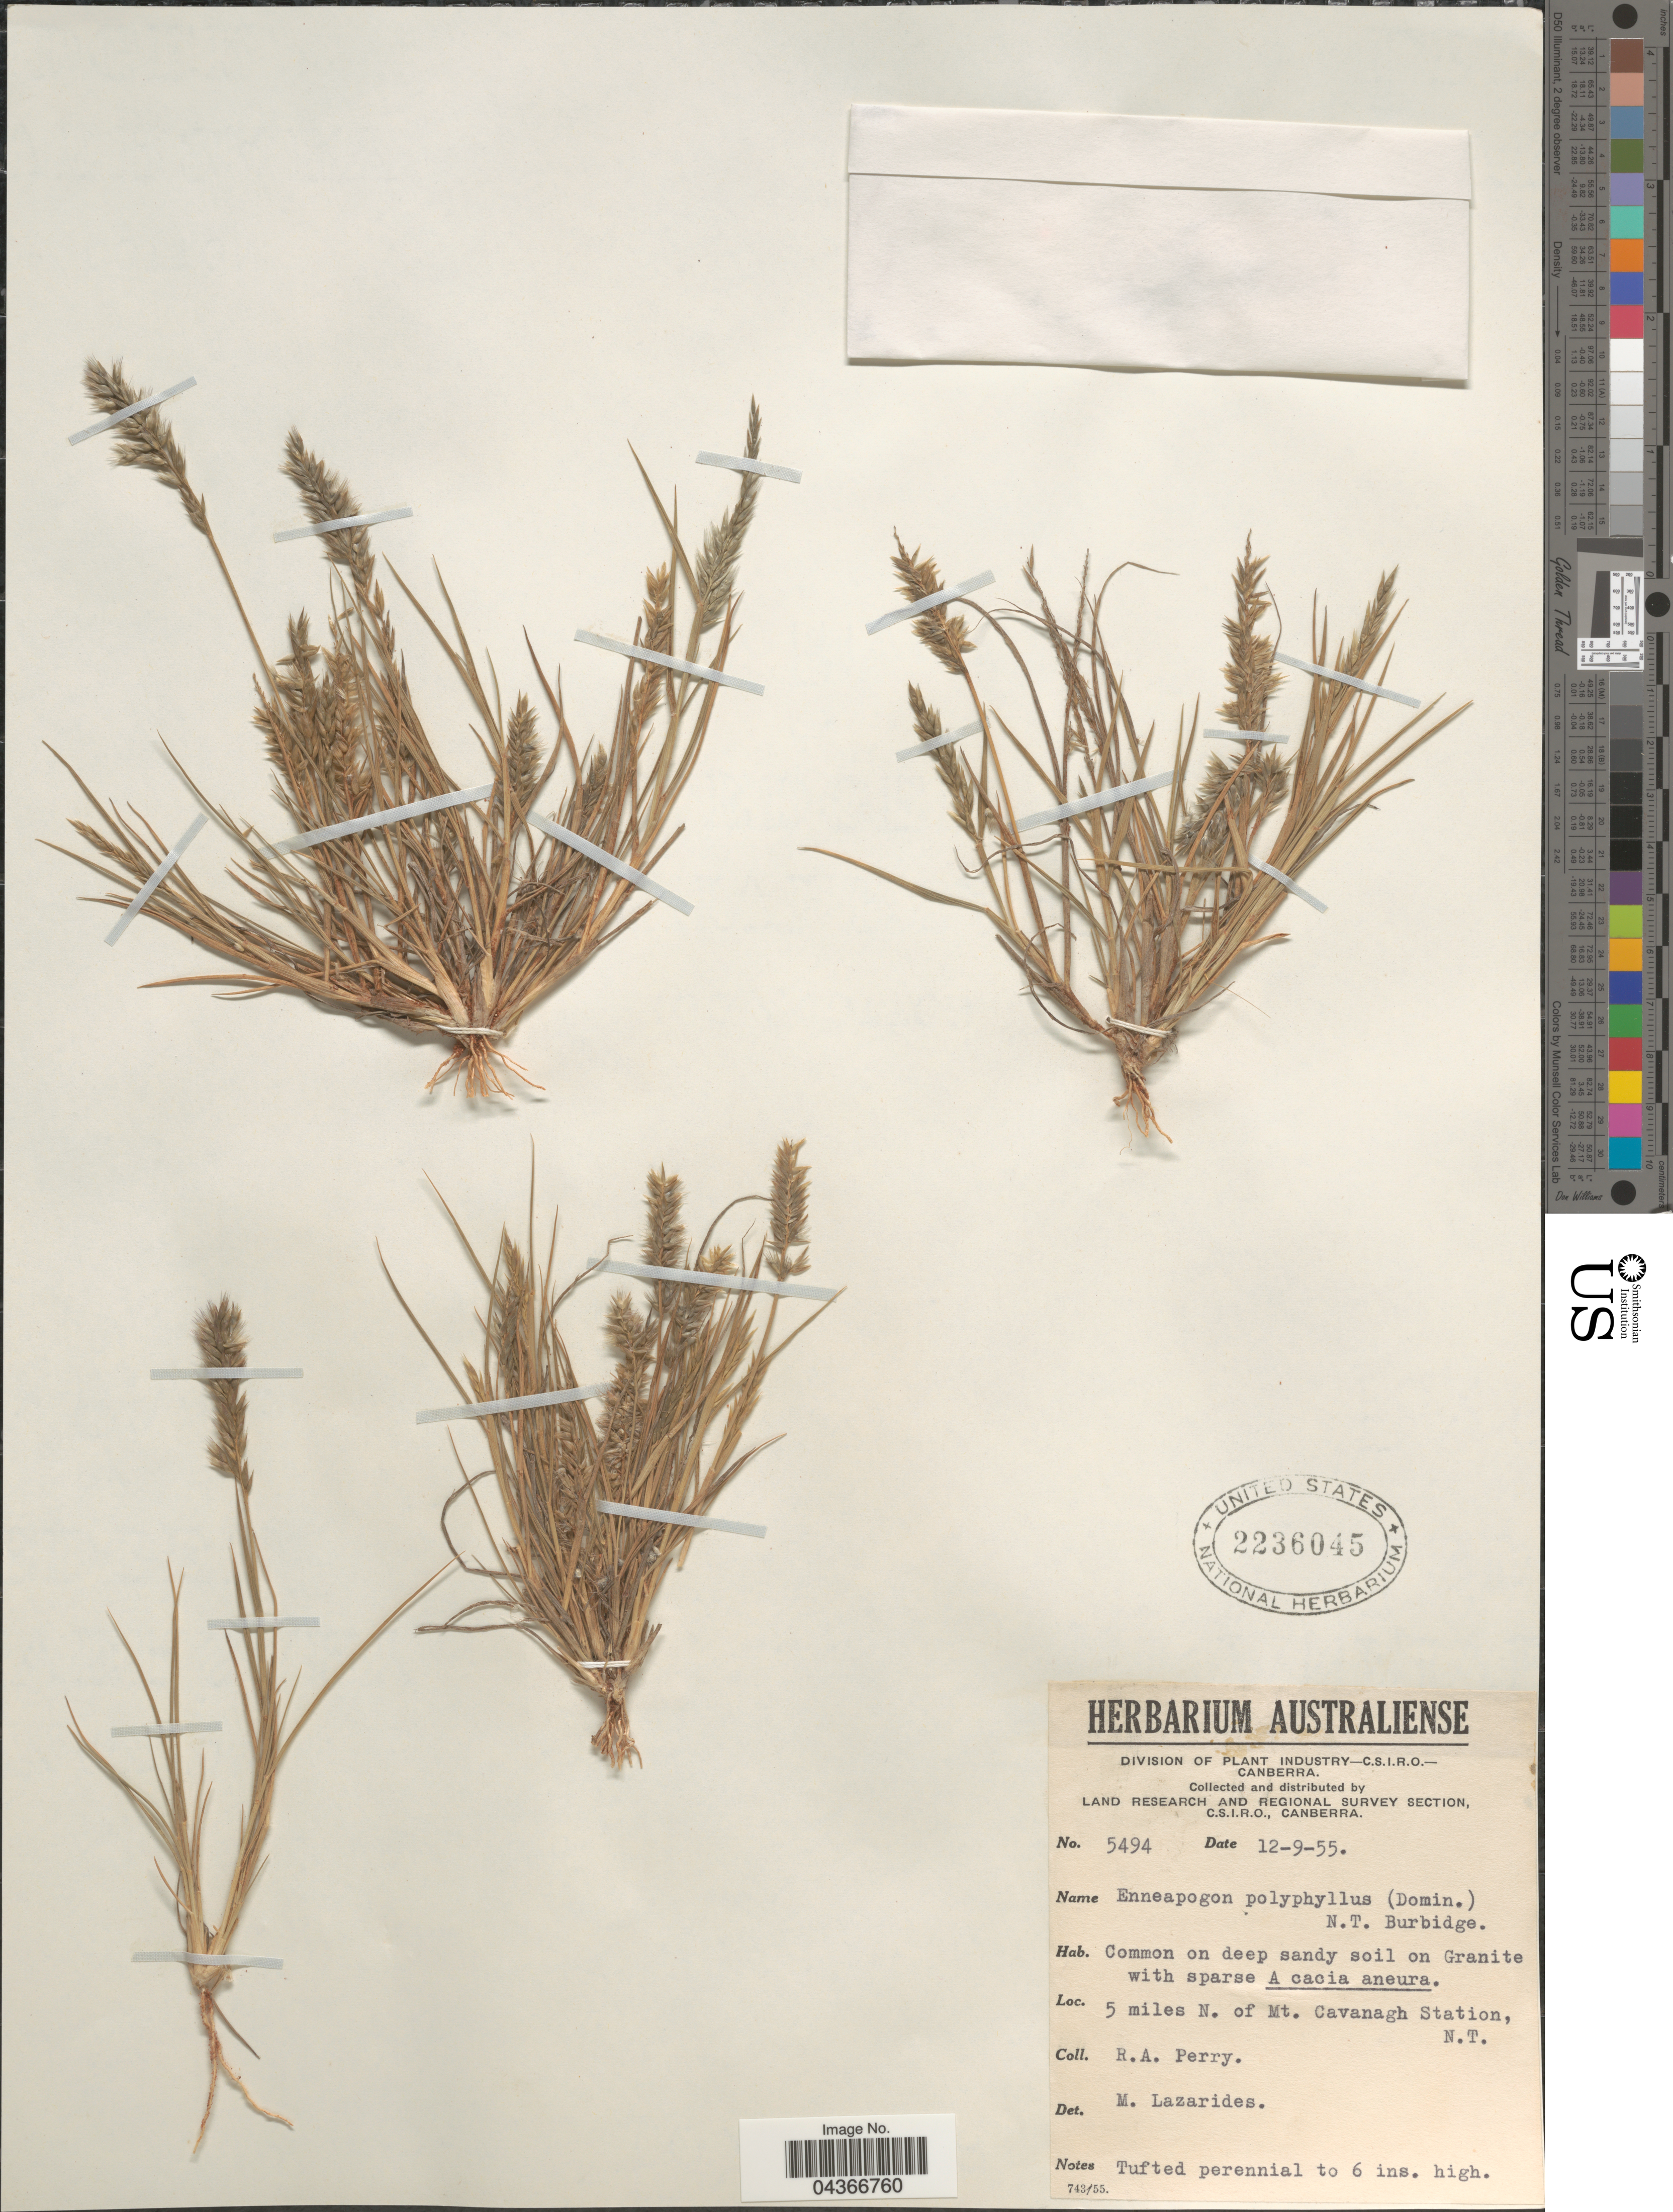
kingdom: Plantae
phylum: Tracheophyta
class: Liliopsida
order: Poales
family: Poaceae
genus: Enneapogon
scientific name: Enneapogon polyphyllus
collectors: Perry, R. A.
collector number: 5494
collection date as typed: Transcribed d/m/y: 12/9/55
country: Australia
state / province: Northern Territory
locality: Land Research and Regional Survey Section. 5 miles N. of Mt. Cavanagh Station, N.T.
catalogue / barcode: US 2236045